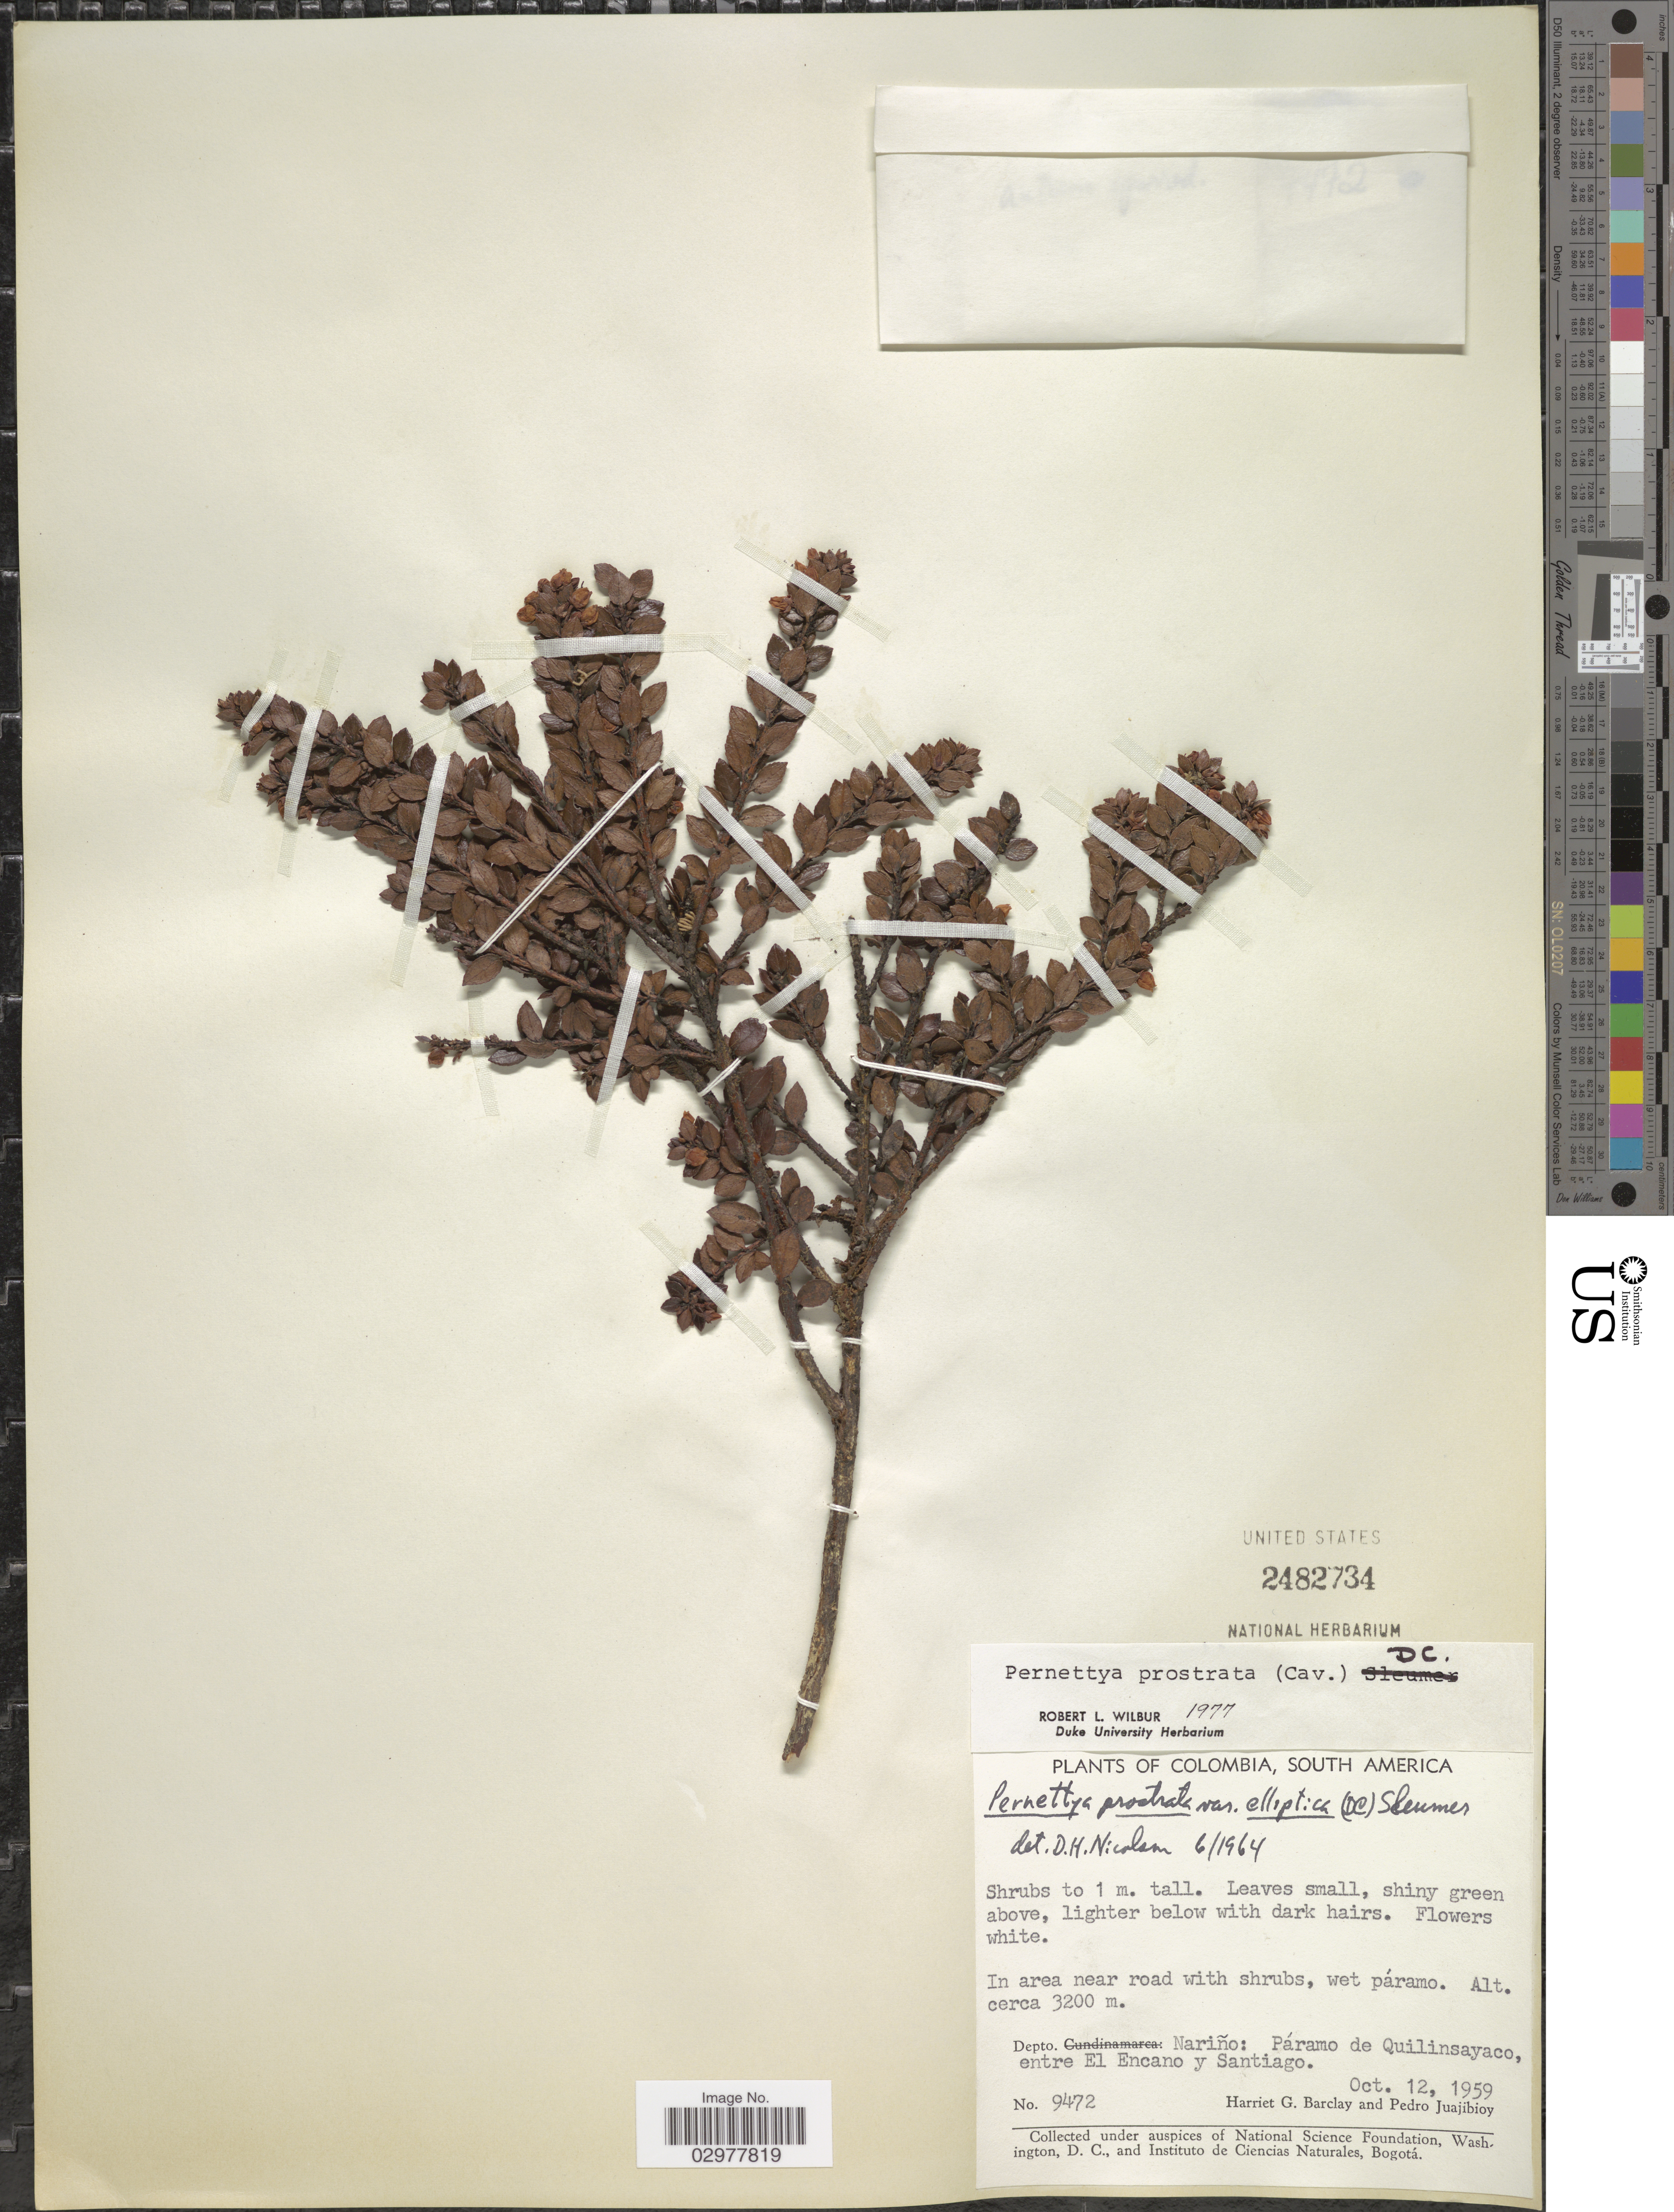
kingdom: Plantae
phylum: Tracheophyta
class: Magnoliopsida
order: Ericales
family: Ericaceae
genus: Pernettya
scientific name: Pernettya prostrata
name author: (Cav.) DC.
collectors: H. G. Barclay & P. Juajibioy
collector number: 9472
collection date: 1959-10-12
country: Colombia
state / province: Nariño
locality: Depto. Nariño: Páramo de Quilinsayaco, entre El Encano y Santiago.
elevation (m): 3200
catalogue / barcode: US 2482734